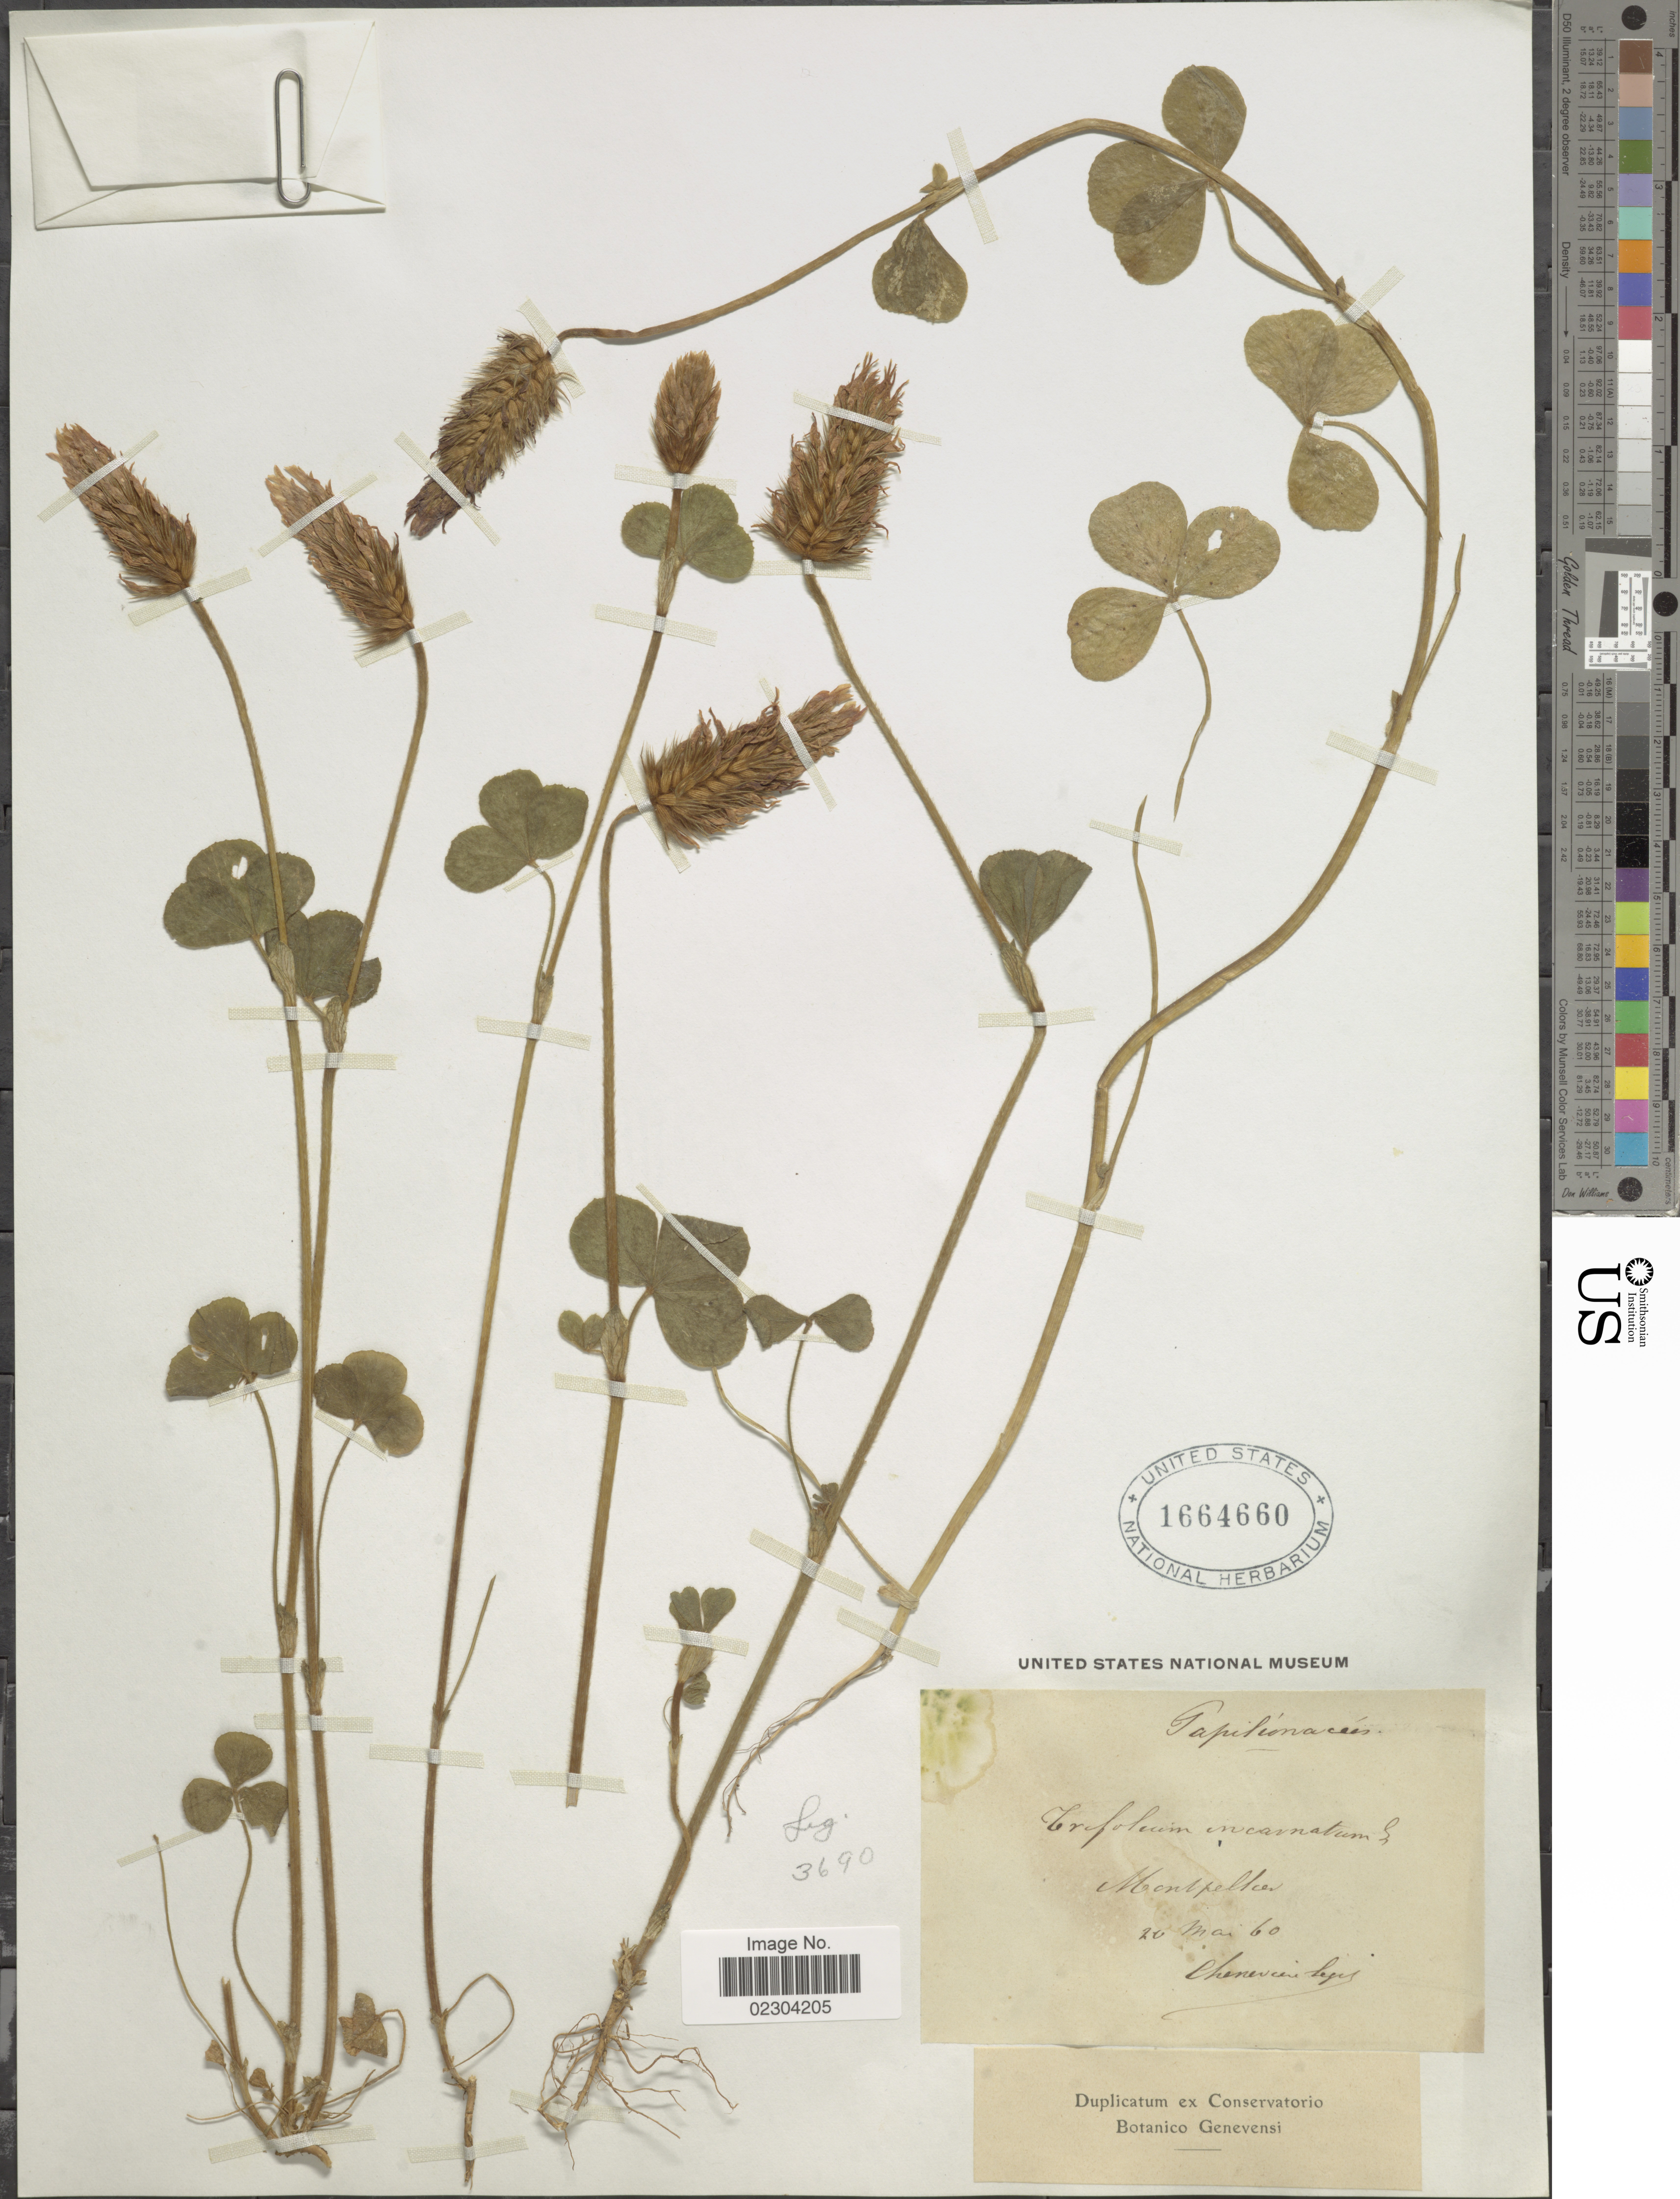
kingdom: Plantae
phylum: Tracheophyta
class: Magnoliopsida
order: Fabales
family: Fabaceae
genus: Trifolium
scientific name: Trifolium incarnatum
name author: L.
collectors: Chenevière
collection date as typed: Transcribed d/m/y: 20/5/60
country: France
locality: Montpellier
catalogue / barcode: US 1664660